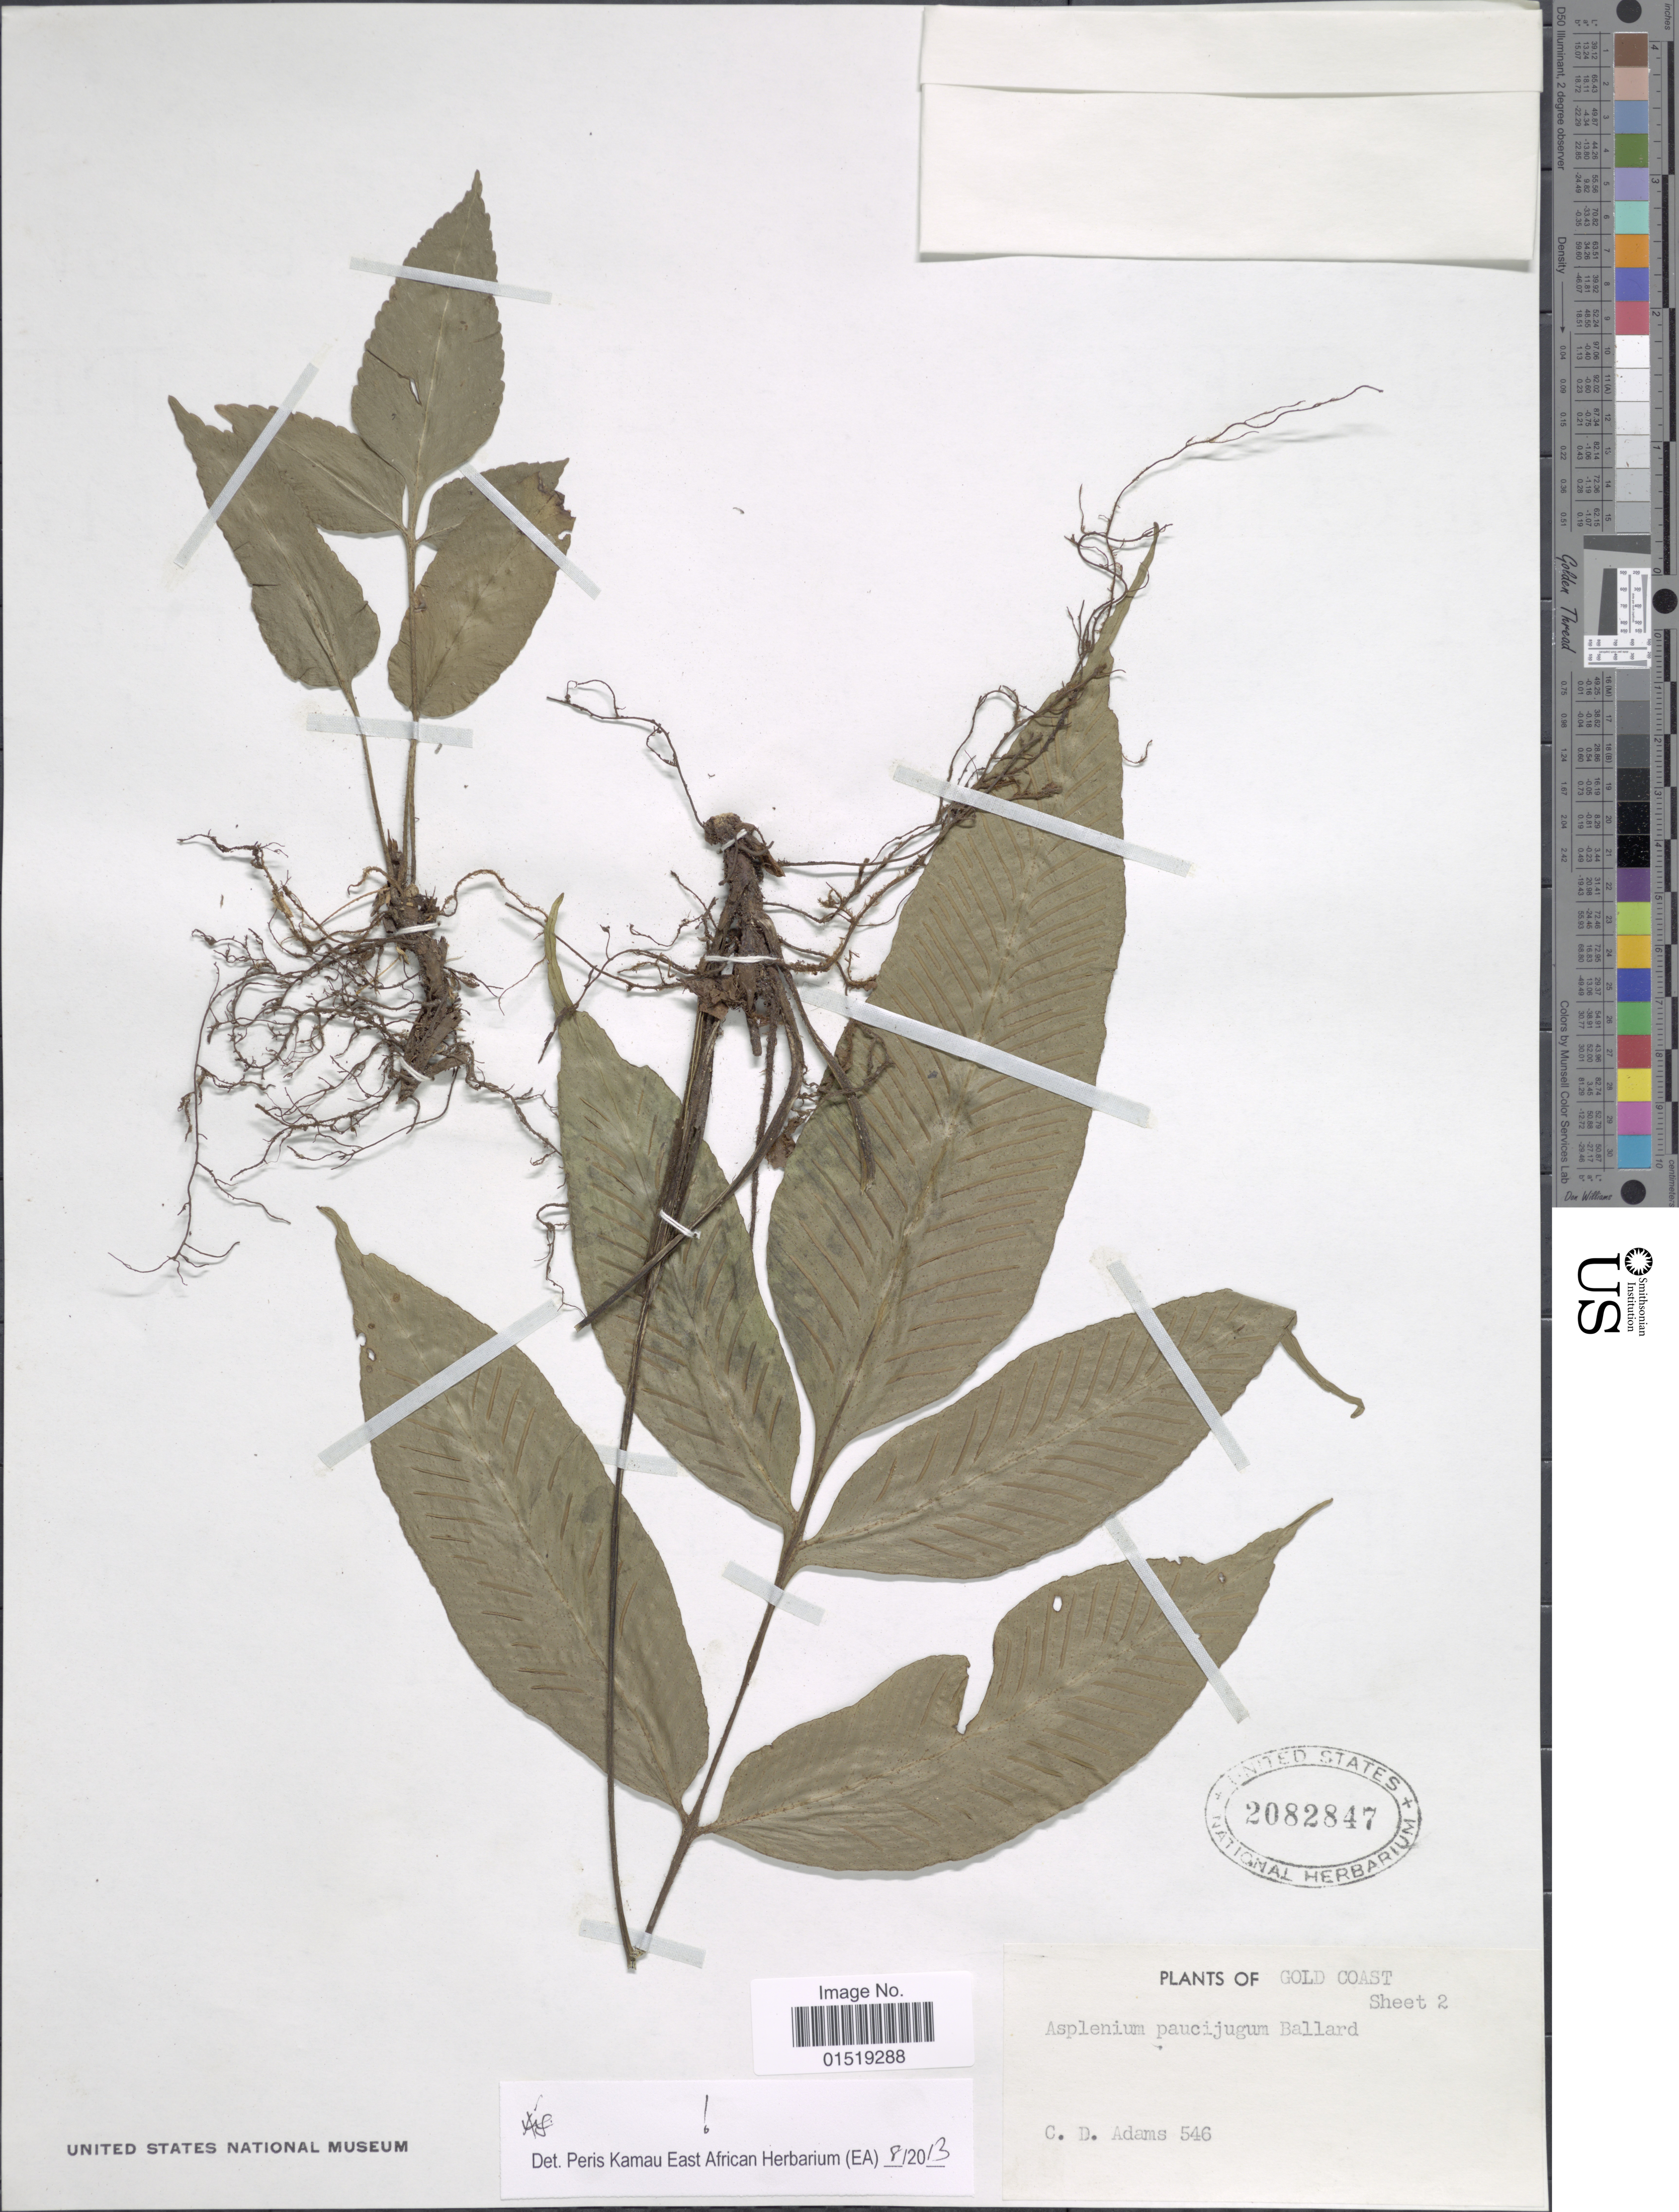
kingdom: Plantae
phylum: Tracheophyta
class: Polypodiopsida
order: Polypodiales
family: Aspleniaceae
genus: Asplenium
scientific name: Asplenium paucijugum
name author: Ballard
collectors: C. D. Adams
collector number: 546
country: Ghana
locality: Gold Coast.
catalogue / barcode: US 2082847